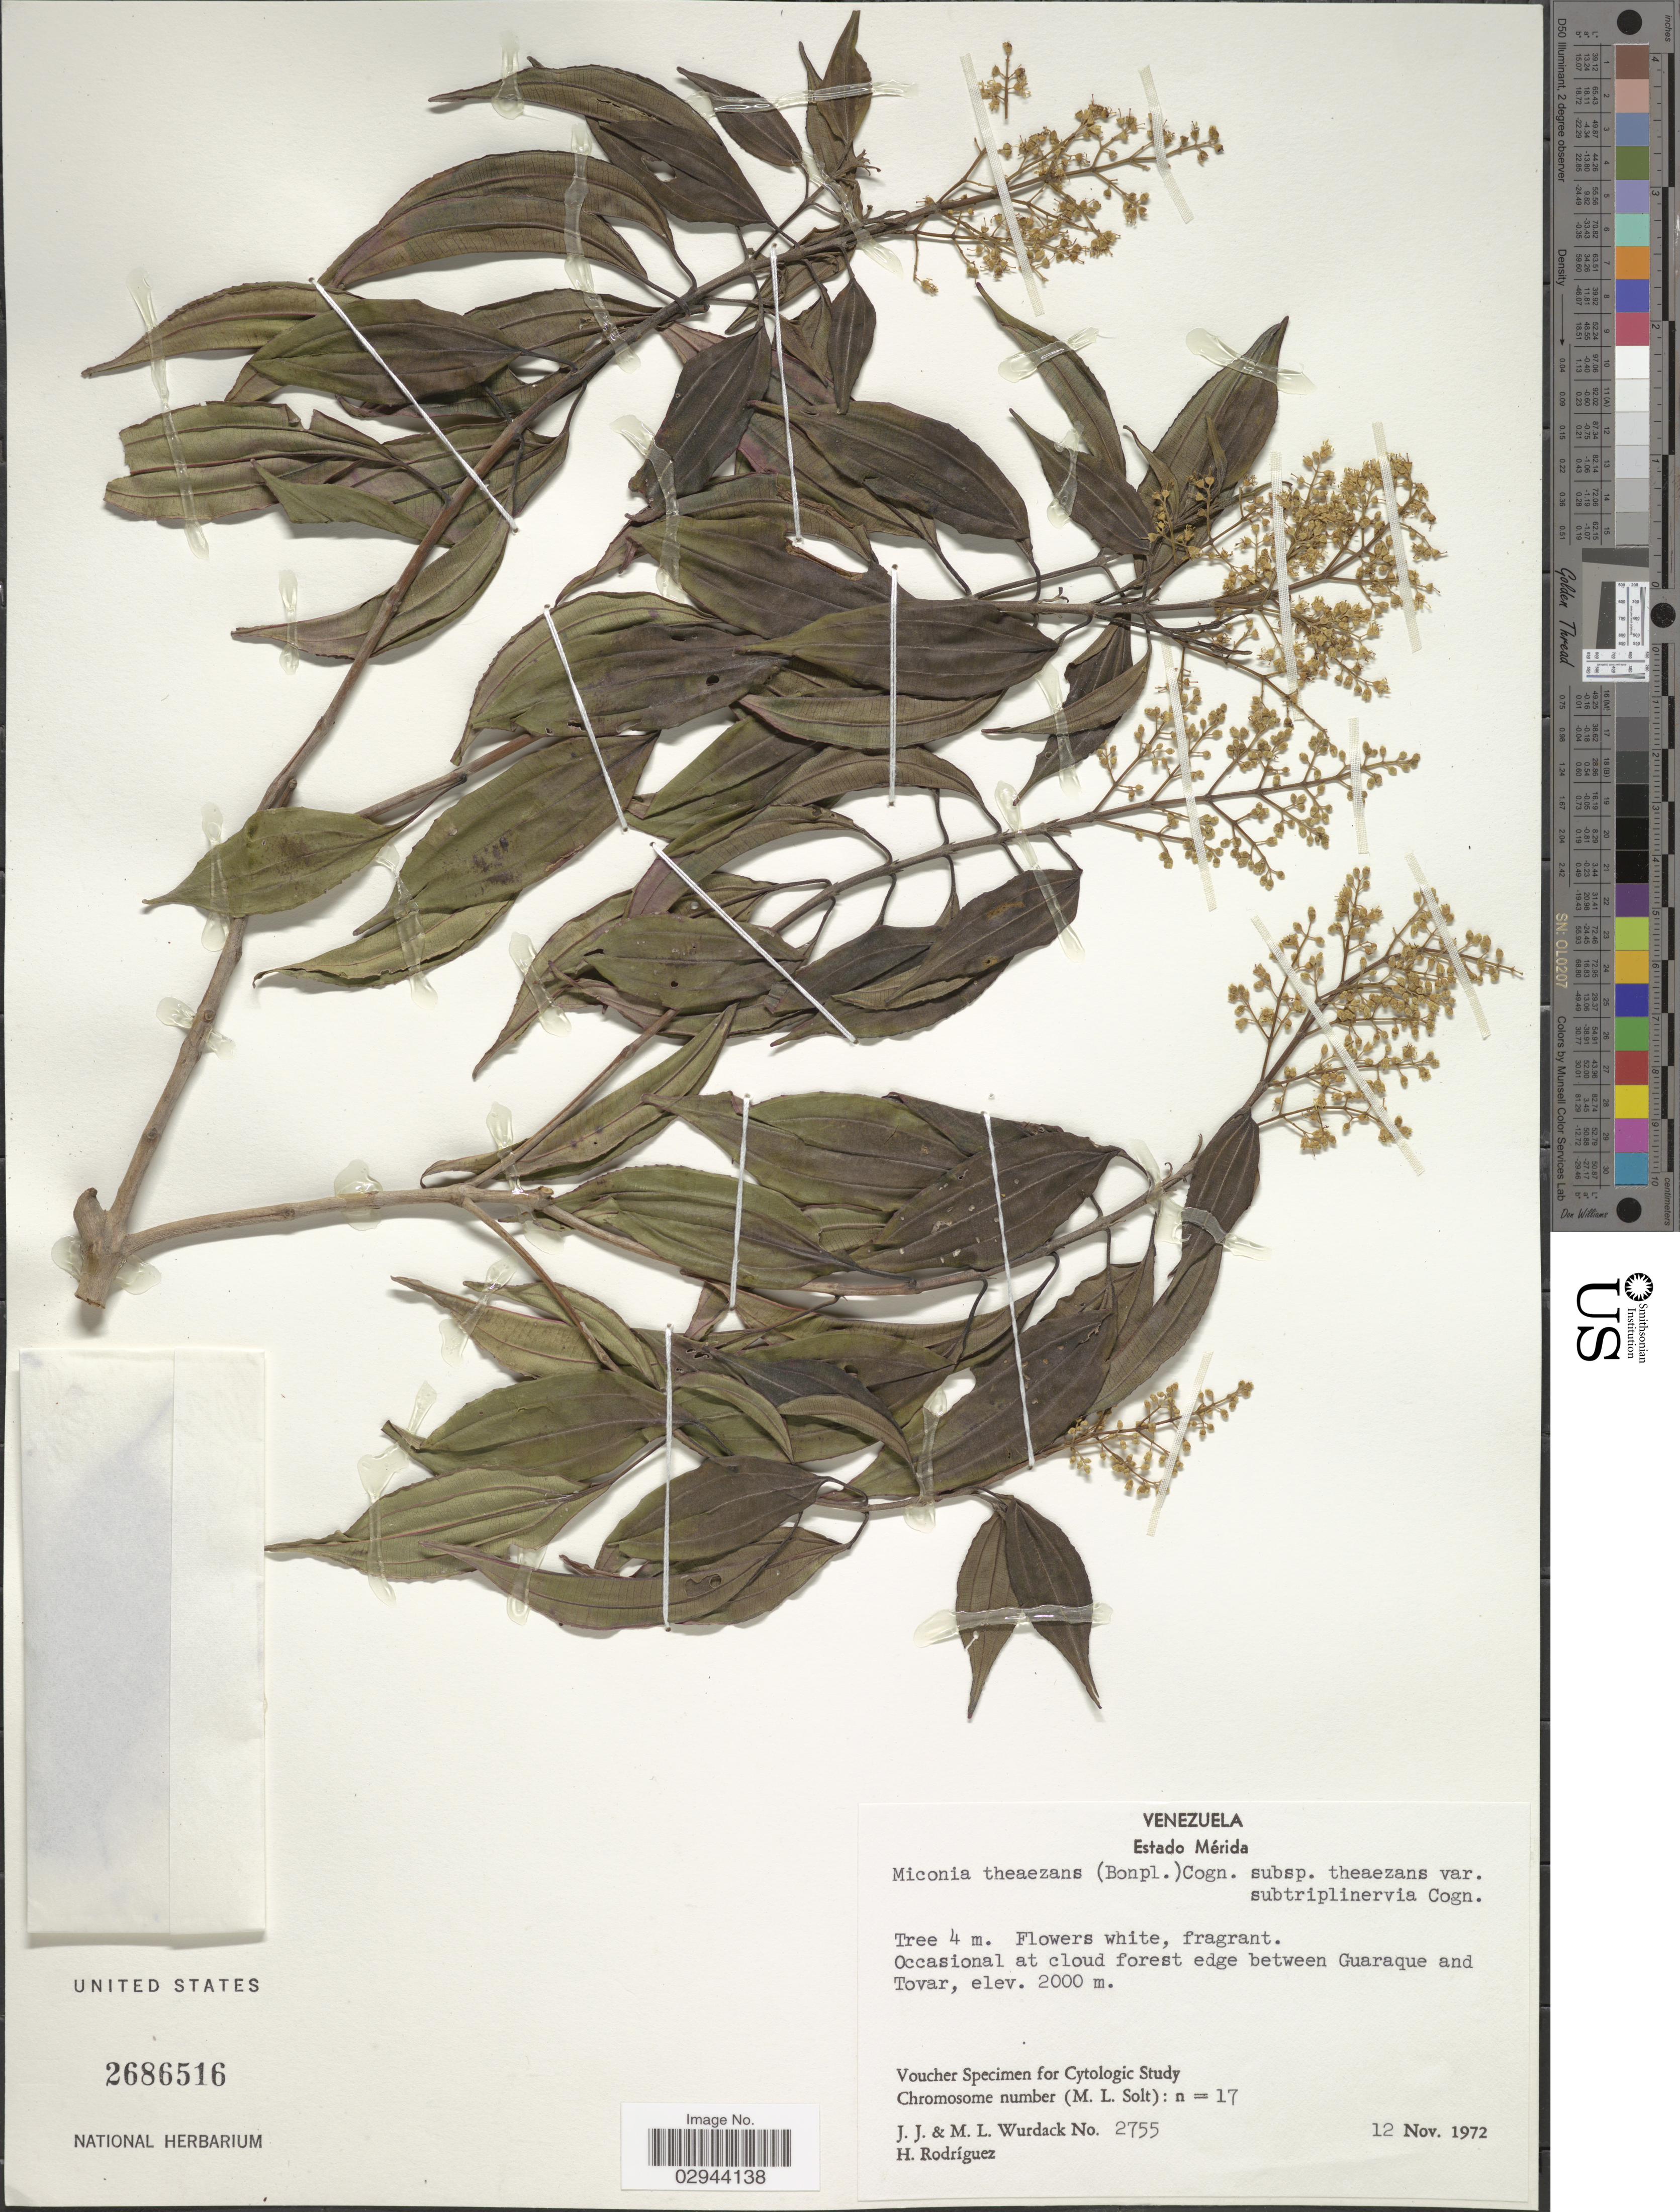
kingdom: Plantae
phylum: Tracheophyta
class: Magnoliopsida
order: Myrtales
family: Melastomataceae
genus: Miconia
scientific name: Miconia theizans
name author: (Bonpl.) Cogn.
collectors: J. J. Wurdack, M. L. Wurdack & H. Rodríguez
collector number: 2755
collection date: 1972-11-12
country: Venezuela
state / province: Mérida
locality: Occasional at cloud forest edge between Guaraque and Tovar.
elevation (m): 2000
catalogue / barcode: US 2686516